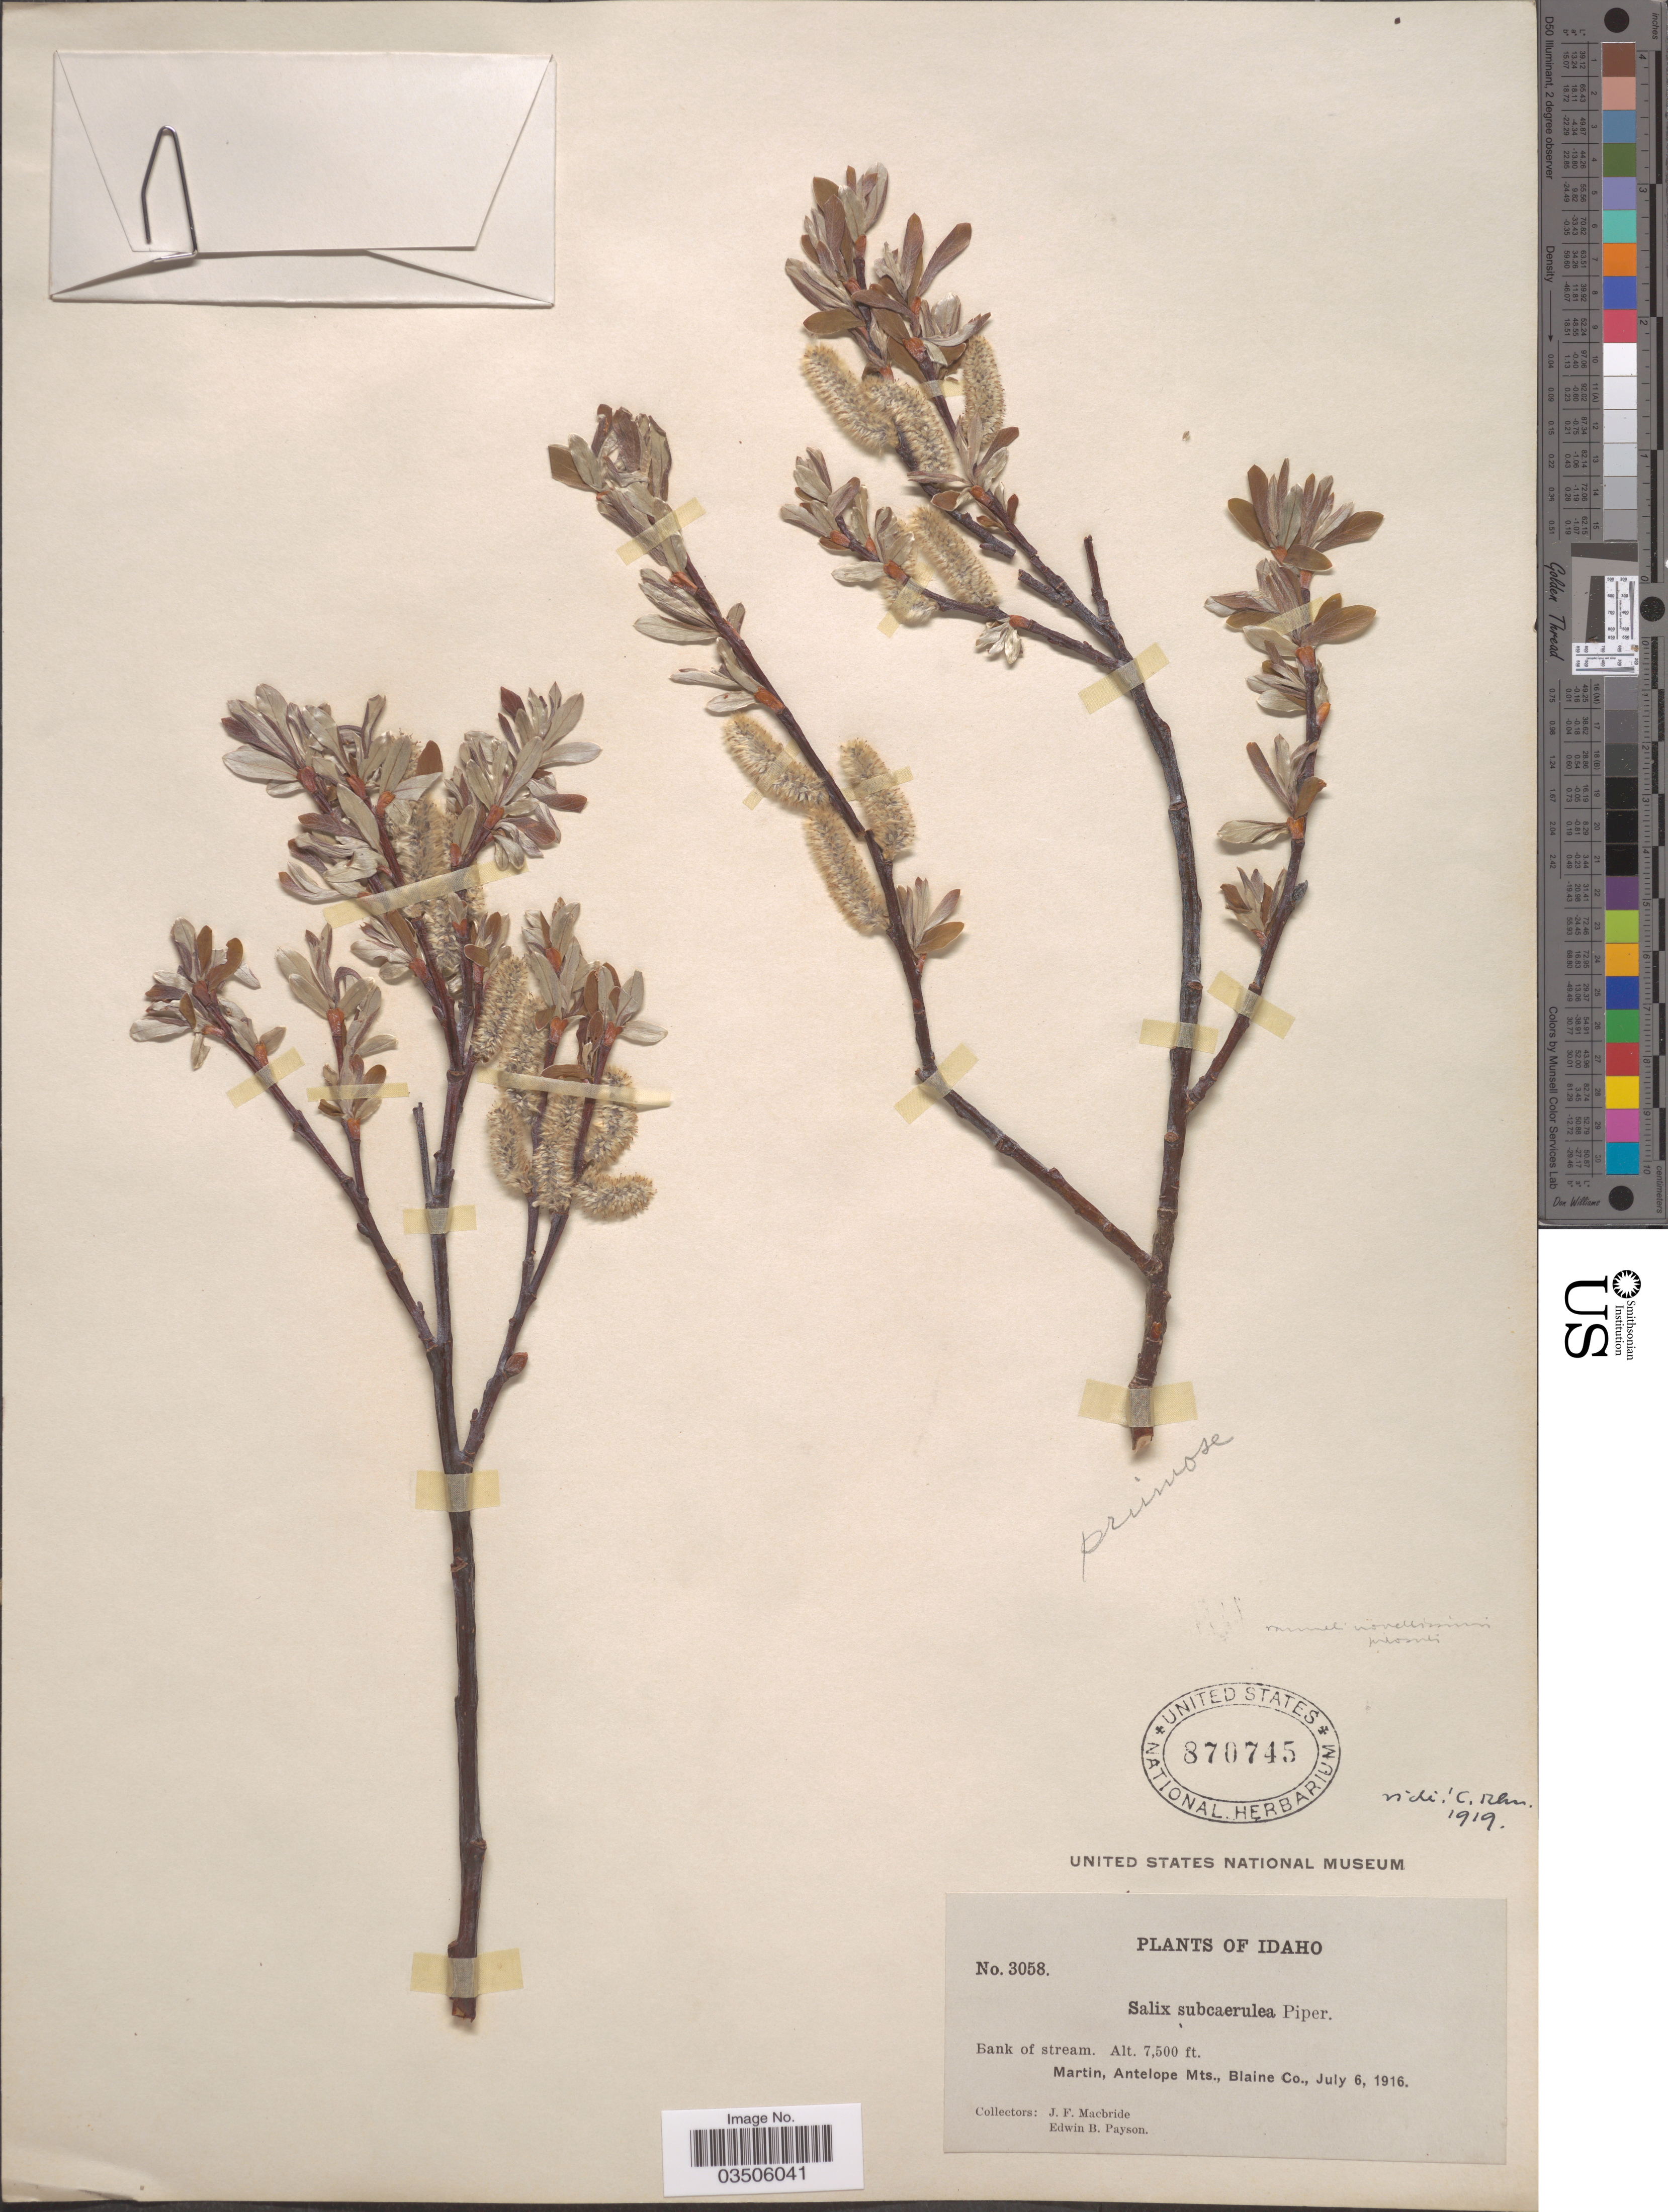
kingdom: Plantae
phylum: Tracheophyta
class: Magnoliopsida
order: Malpighiales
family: Salicaceae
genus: Salix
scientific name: Salix subcoerulea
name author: Piper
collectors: J. F. Macbride & E. B. Payson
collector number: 3058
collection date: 1916-07-06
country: United States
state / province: Idaho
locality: Martin, Antelope Mts., Blaine Co.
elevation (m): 2286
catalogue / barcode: US 870745